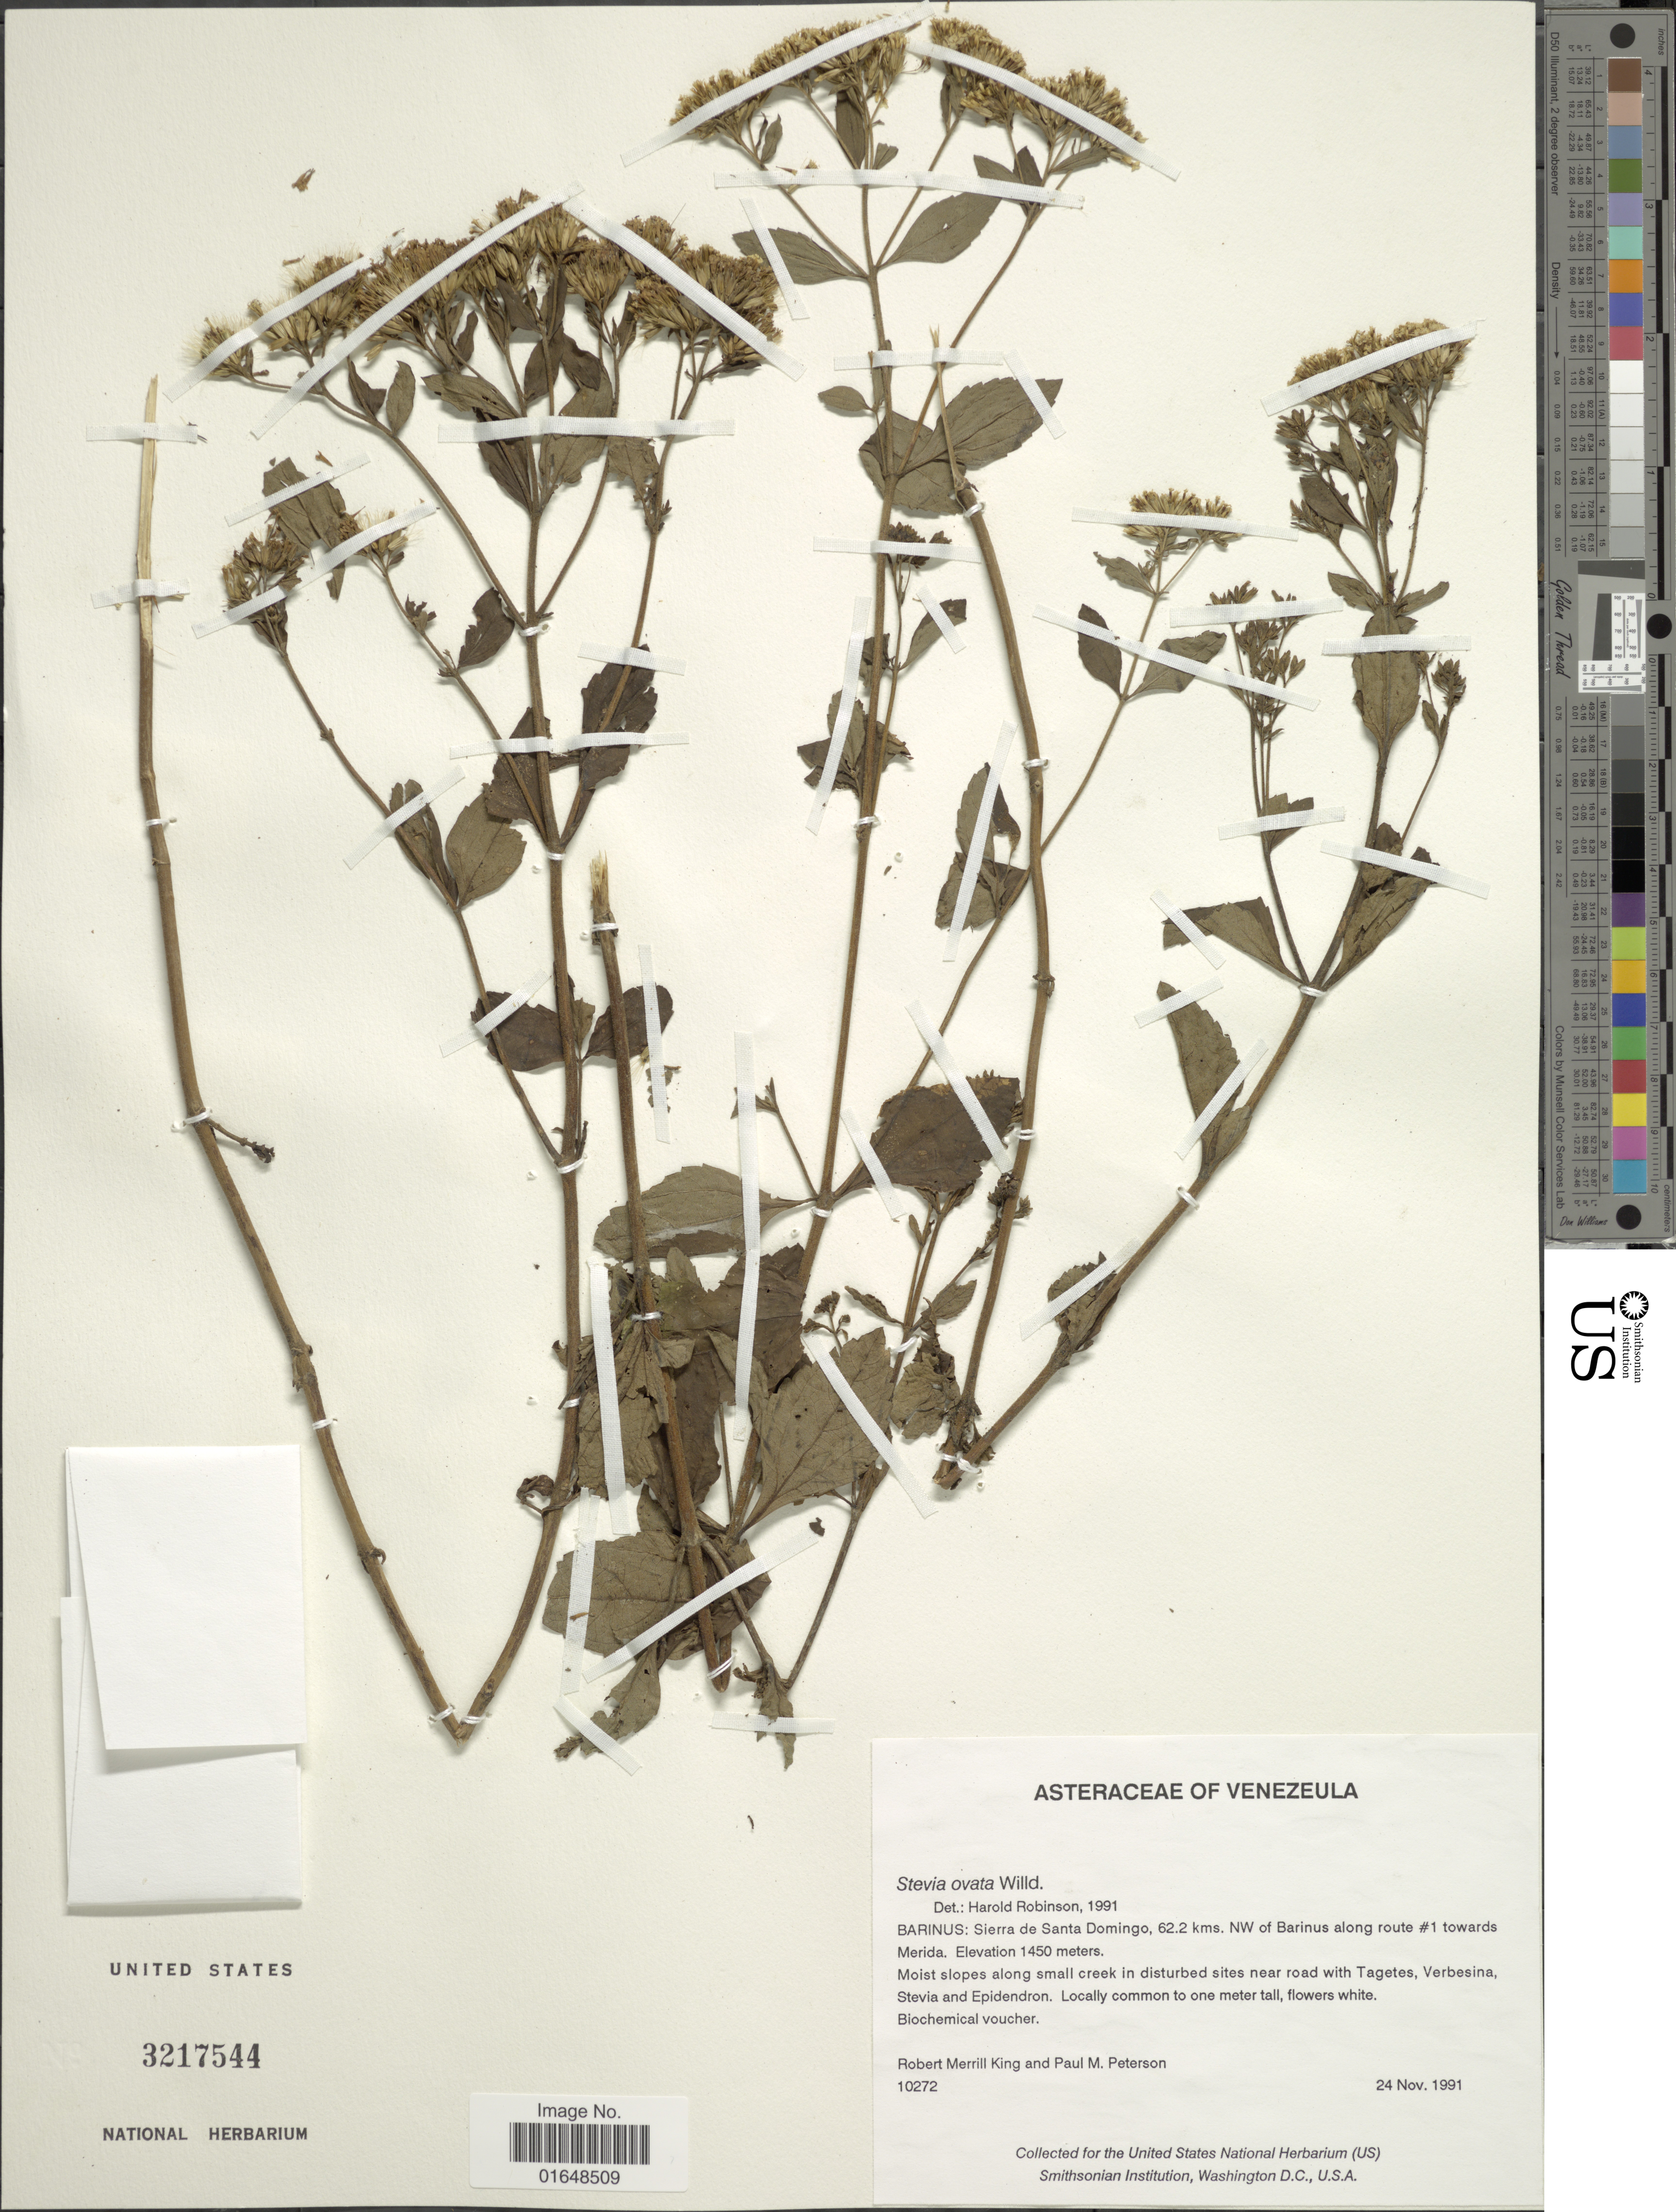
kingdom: Plantae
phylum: Tracheophyta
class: Magnoliopsida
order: Asterales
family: Asteraceae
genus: Stevia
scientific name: Stevia ovata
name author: Willd.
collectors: R. M. King & P. M. Peterson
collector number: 10272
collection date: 1991-11-24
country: Venezuela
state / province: Mérida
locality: Barinus: Sierra de Santa Domingo, 62.2 kms. NW of Barinus along route #1 towards Merida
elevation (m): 1450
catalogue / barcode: US 3217544